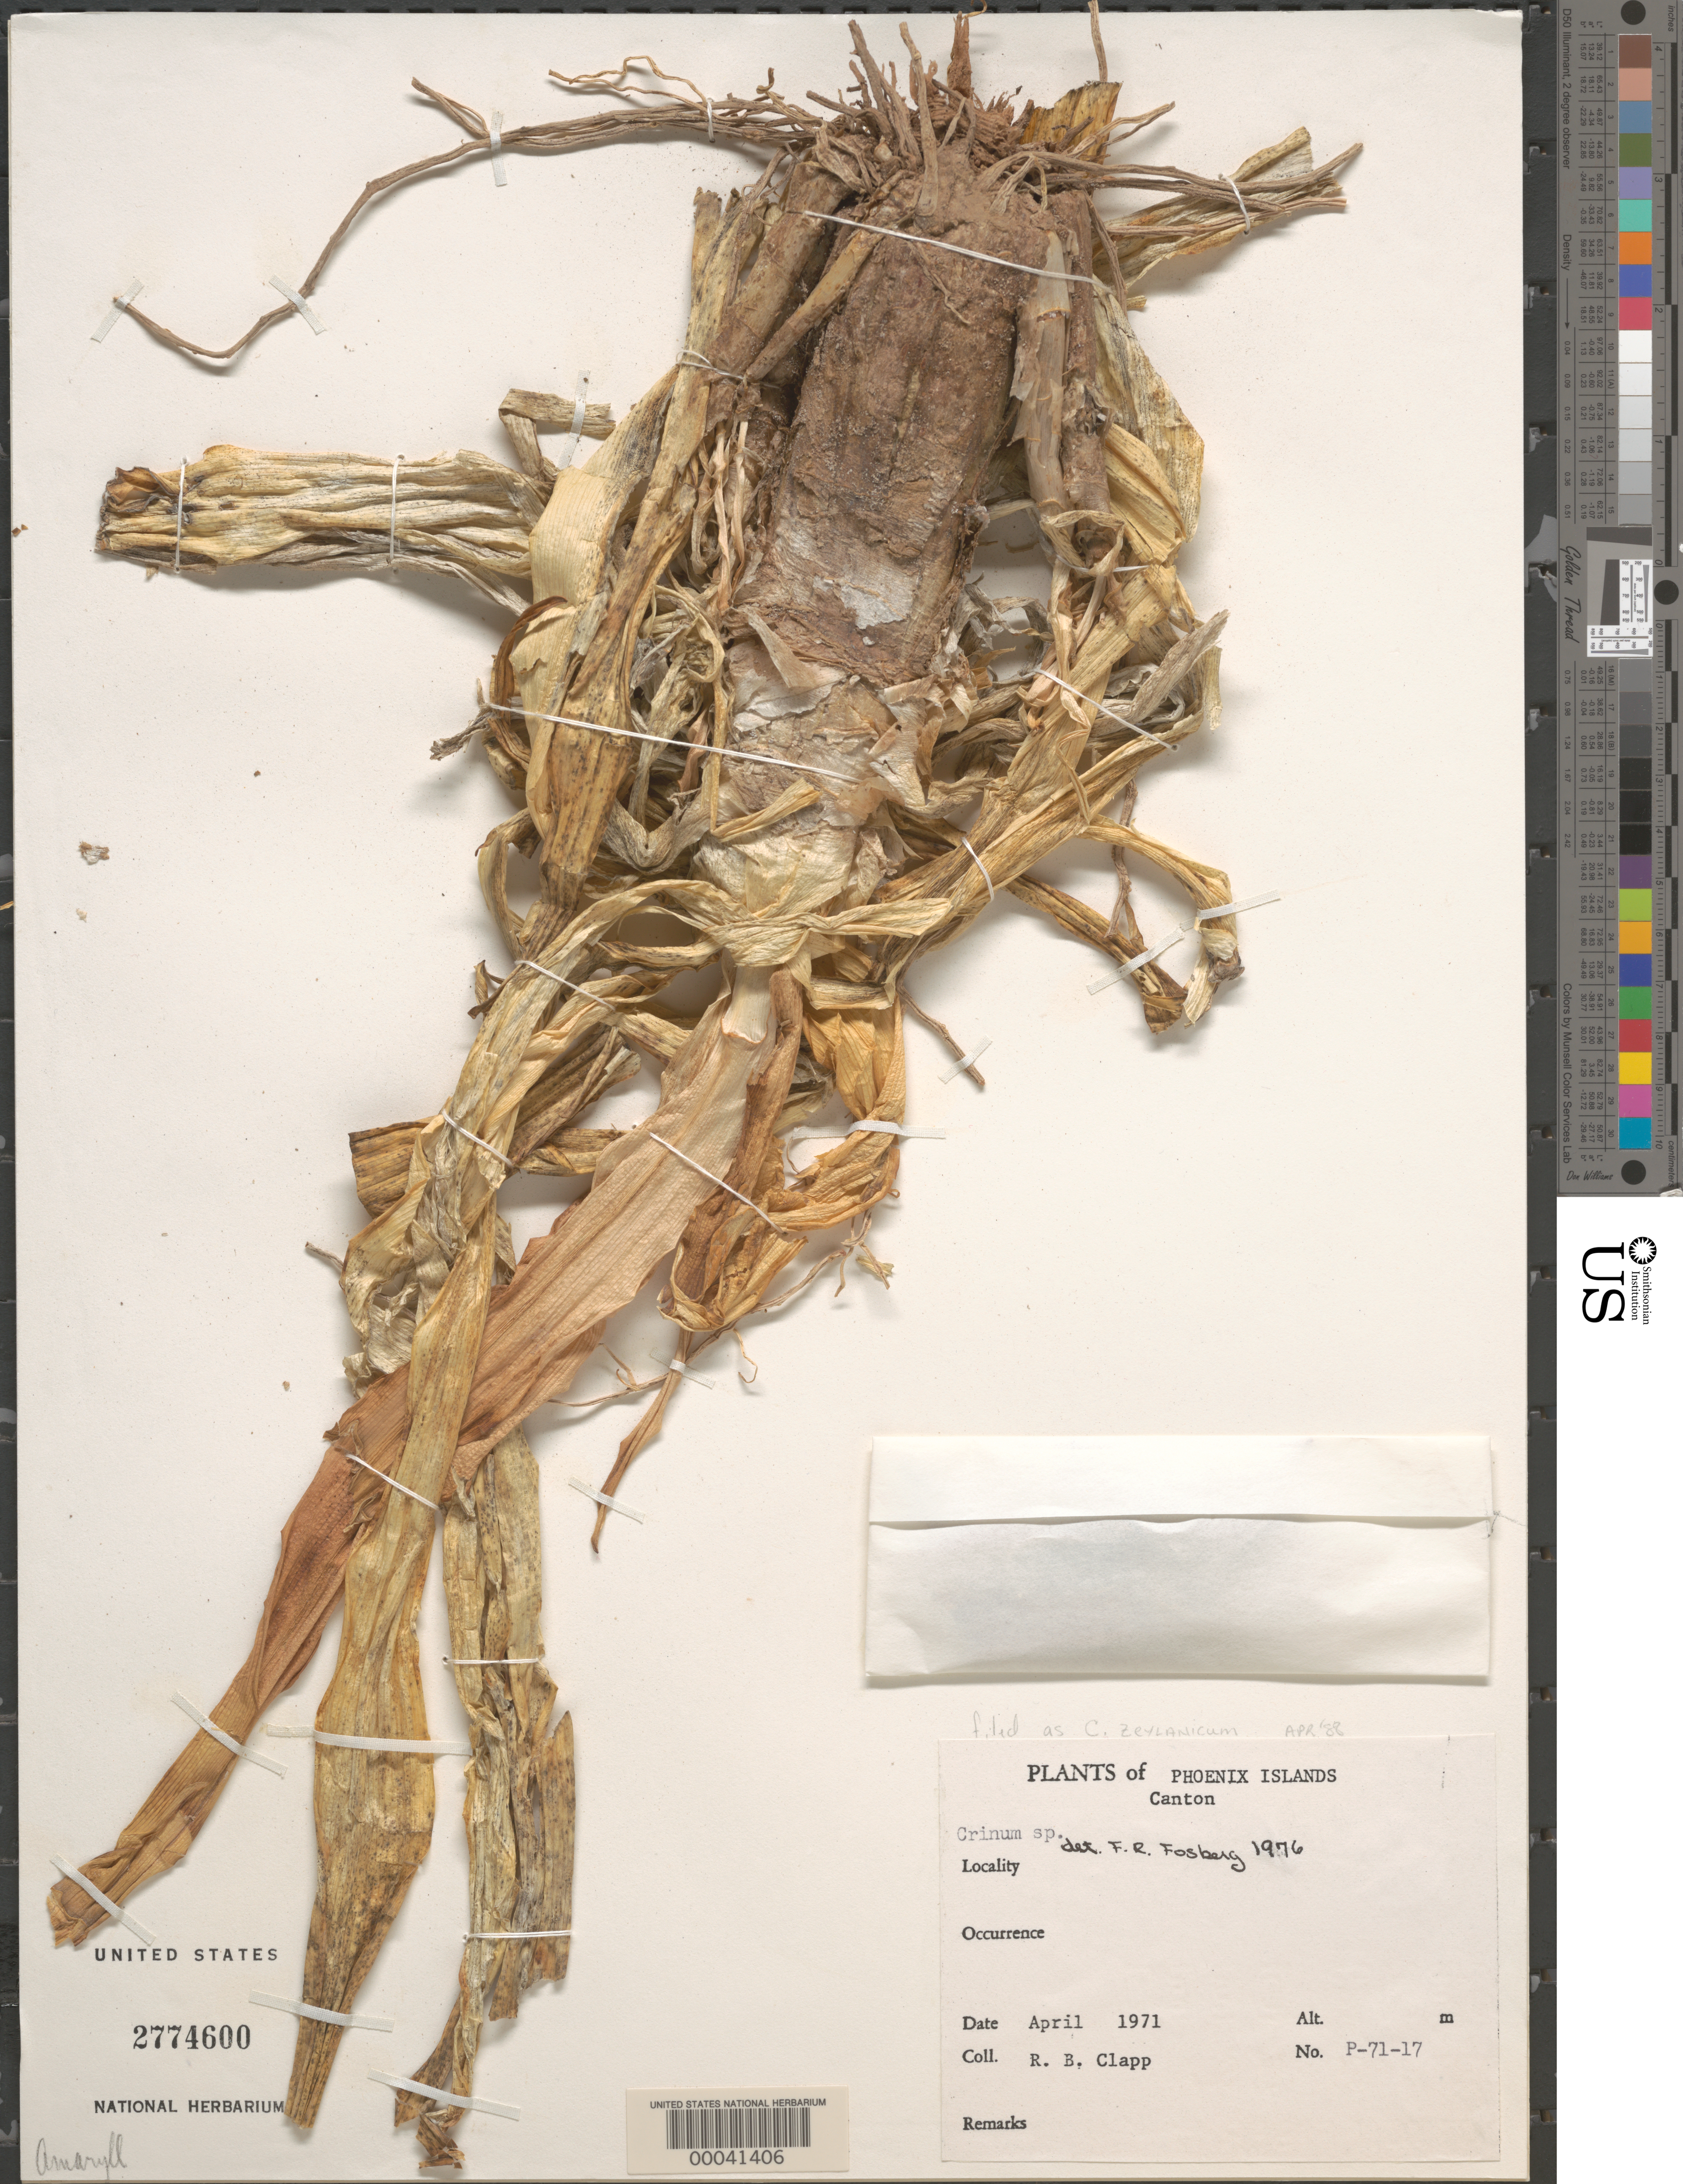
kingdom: Plantae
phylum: Tracheophyta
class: Liliopsida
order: Asparagales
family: Amaryllidaceae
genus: Crinum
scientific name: Crinum zeylanicum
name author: (L.) L.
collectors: R. B. Clapp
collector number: P-71-17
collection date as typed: Apr 1971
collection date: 1971-04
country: Kiribati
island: Kanton [Canton] Atoll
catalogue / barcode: US 2774600